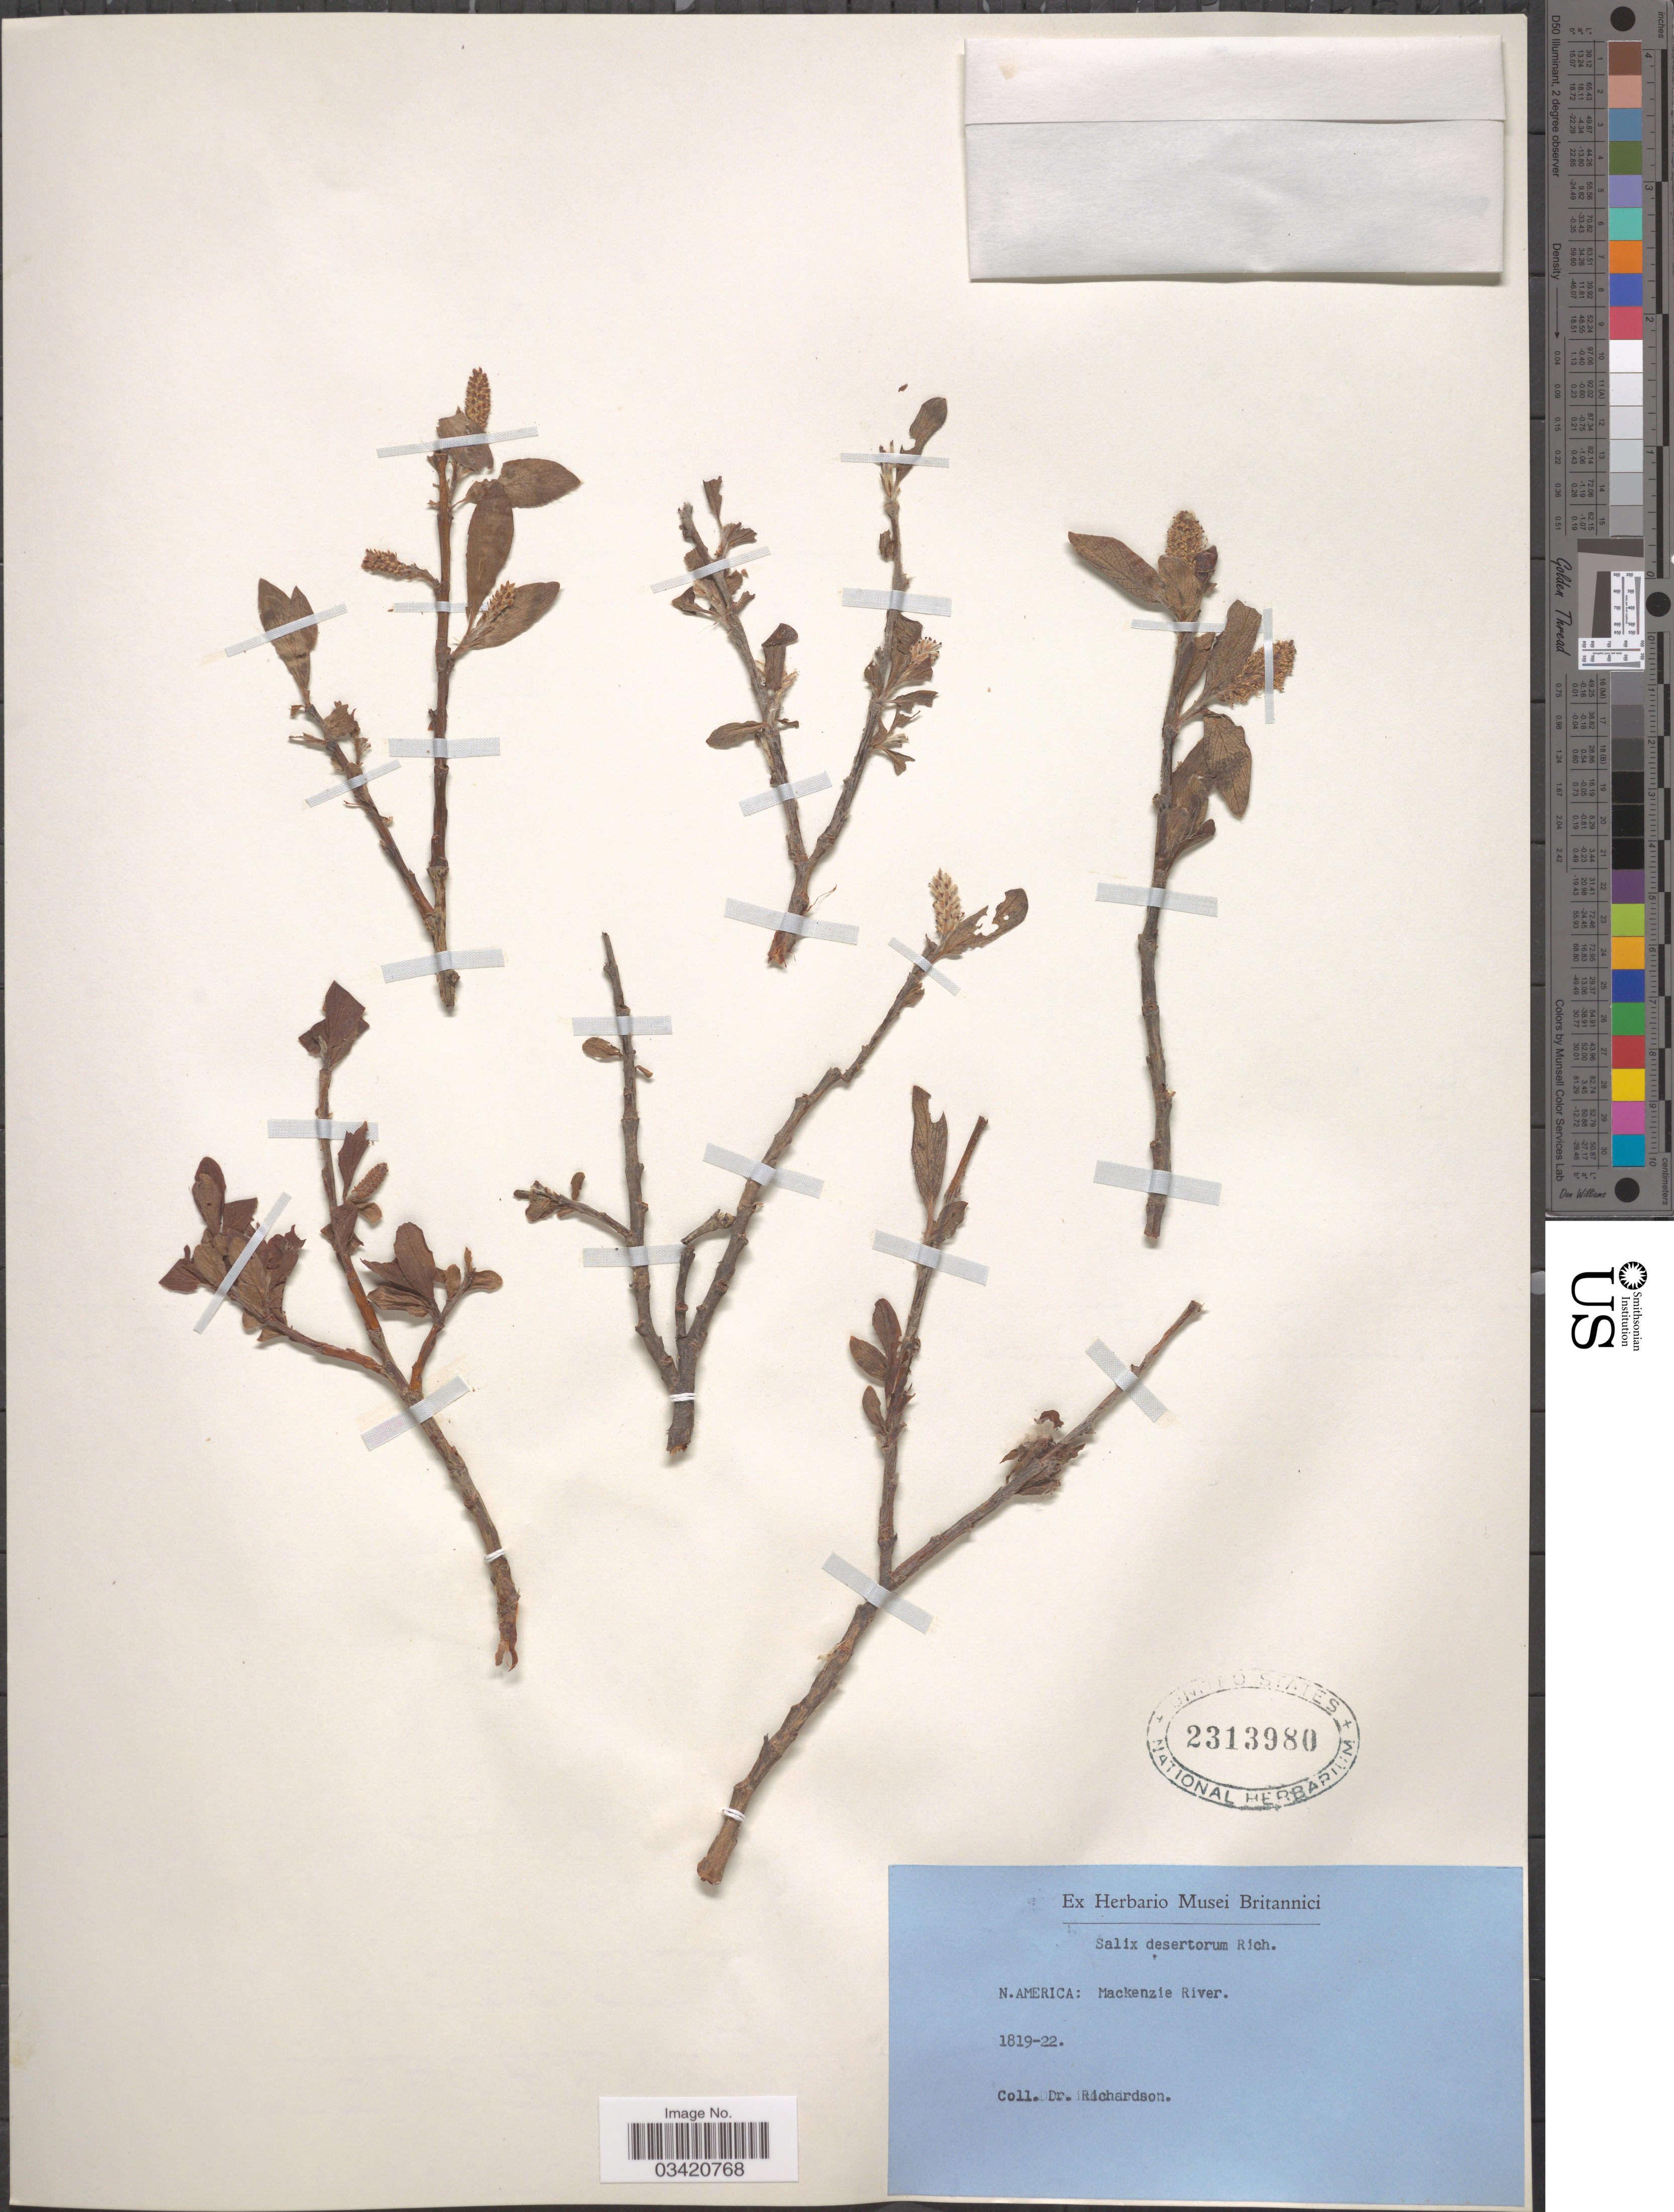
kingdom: Plantae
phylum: Tracheophyta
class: Magnoliopsida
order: Malpighiales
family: Salicaceae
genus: Salix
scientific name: Salix glauca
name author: L.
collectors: -- Richardson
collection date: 1819/1822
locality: N.America: Mackenzie River.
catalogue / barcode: US 2313980